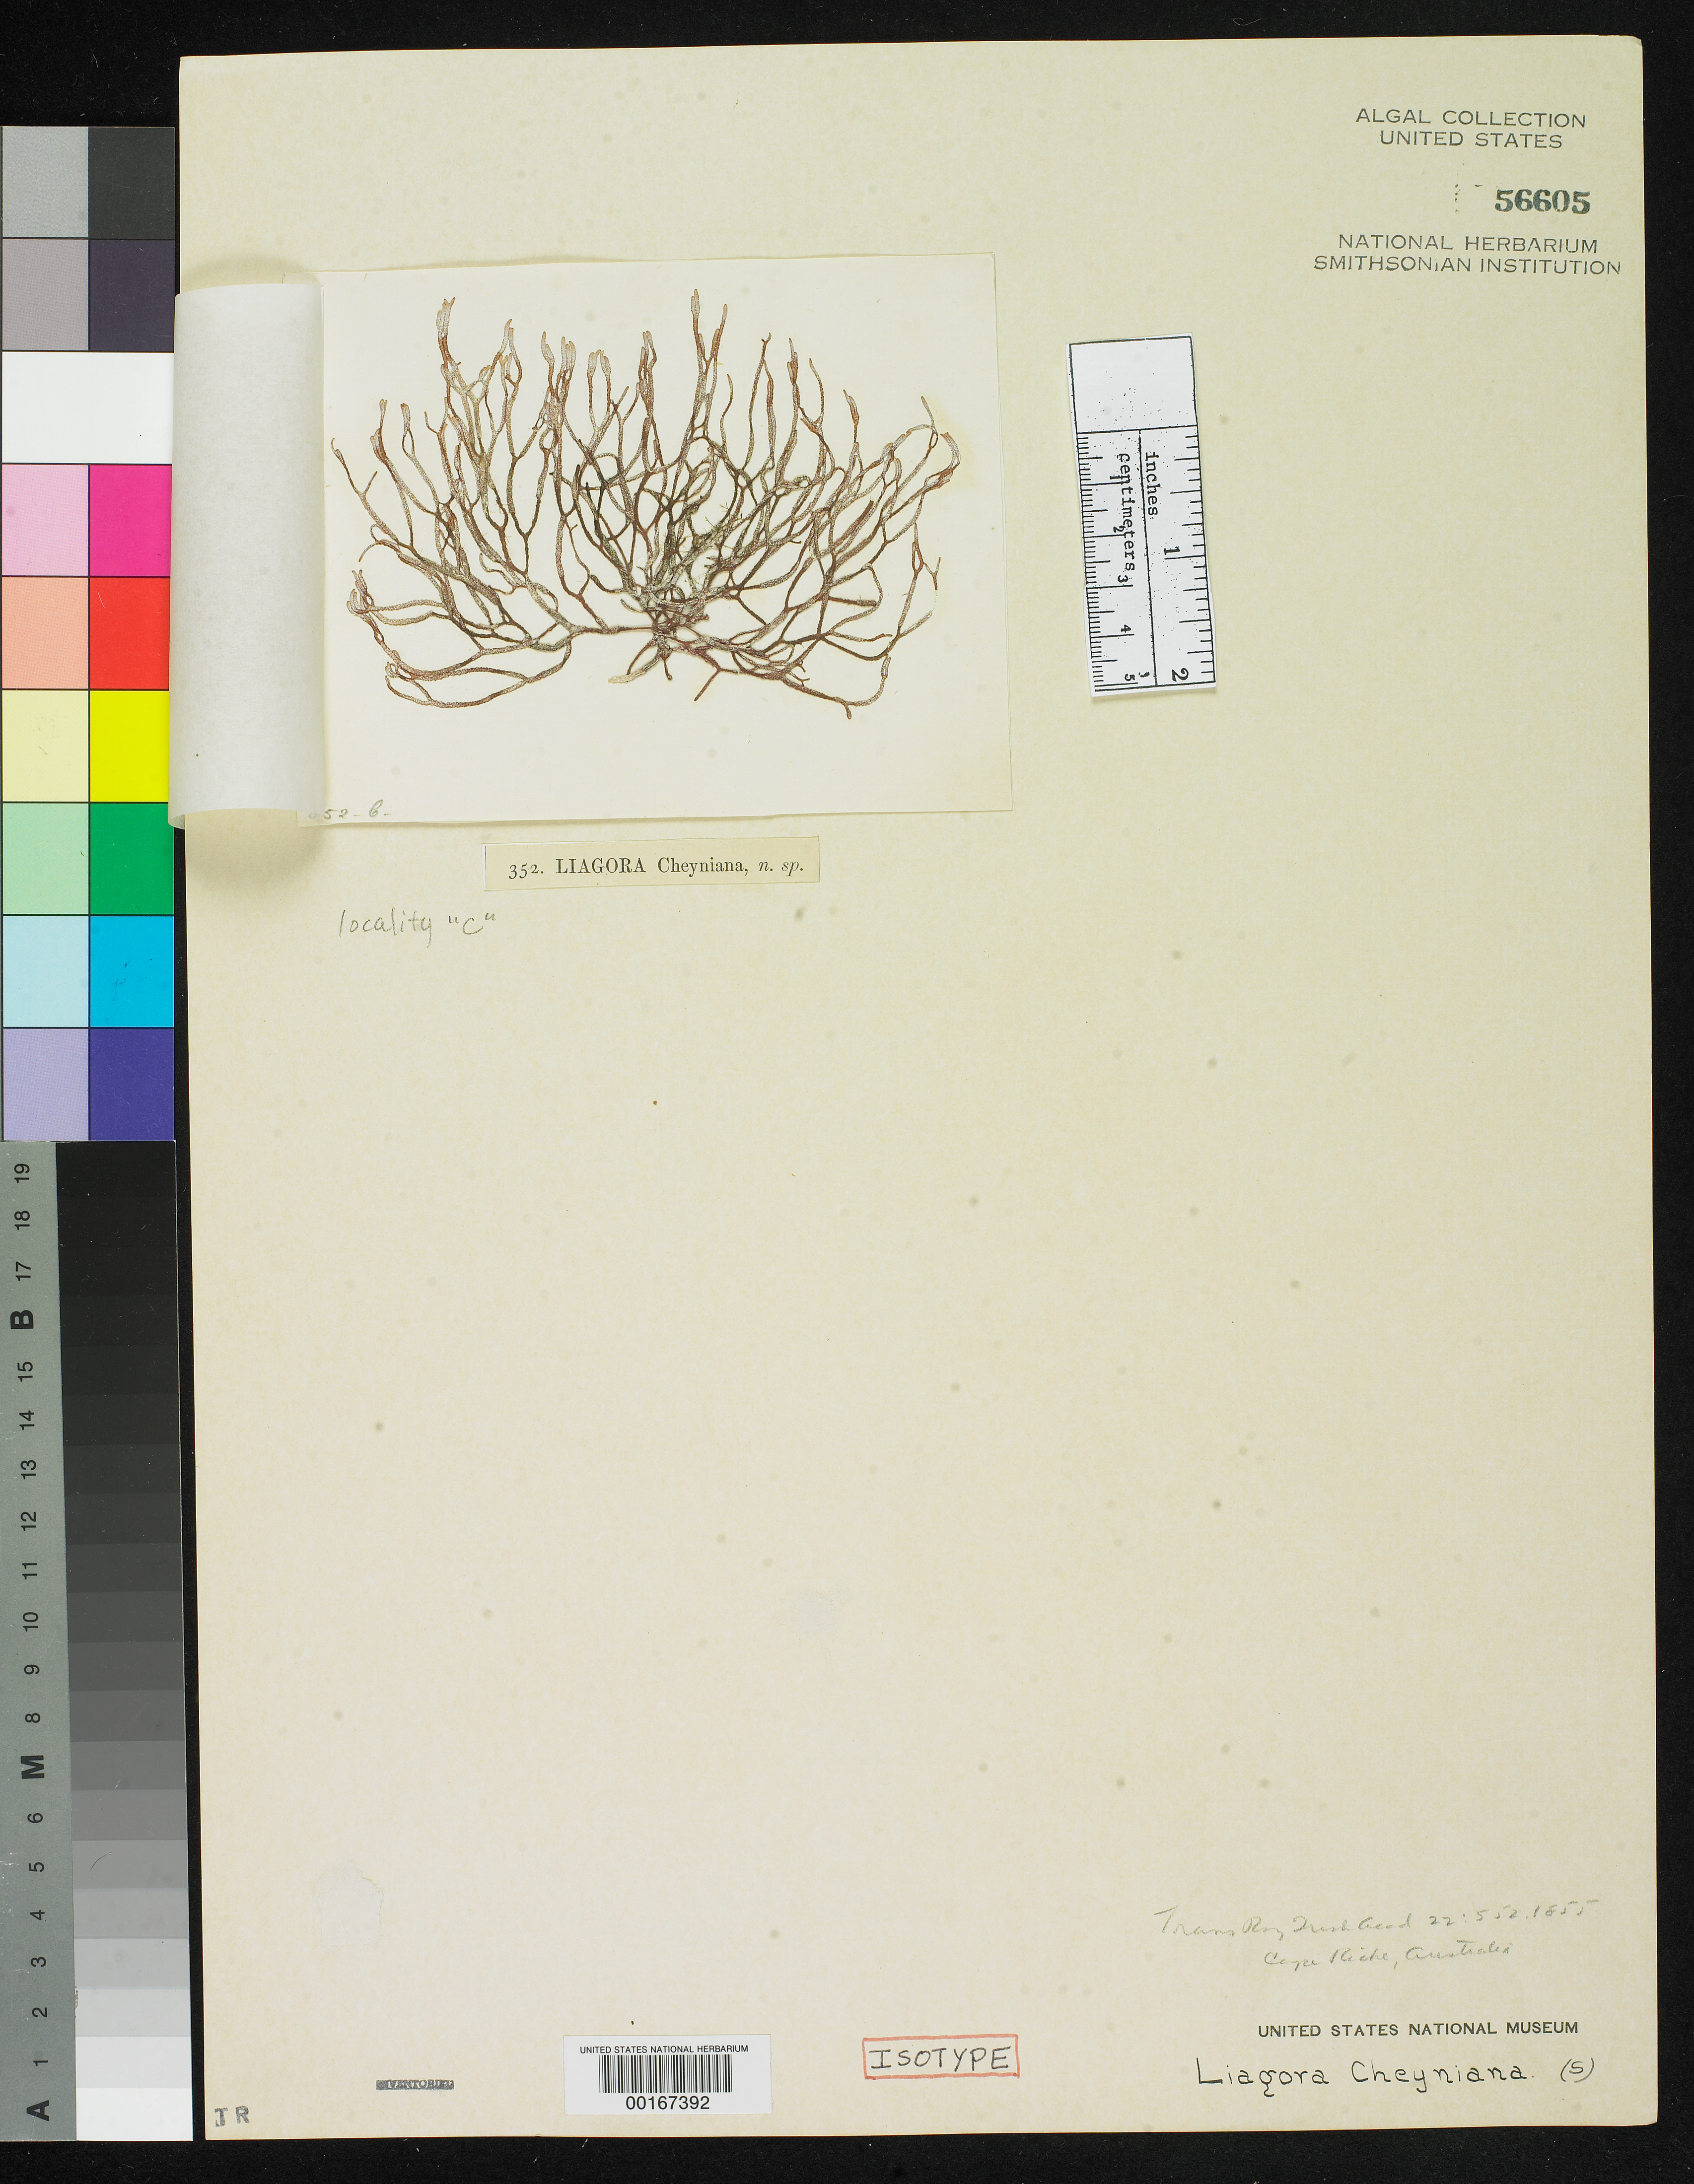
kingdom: Plantae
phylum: Rhodophyta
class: Florideophyceae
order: Nemaliales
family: Liagoraceae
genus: Liagora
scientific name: Liagora cheyneana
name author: Harv.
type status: Isotype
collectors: W. Harvey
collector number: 352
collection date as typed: Mar 1854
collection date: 1854-03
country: Australia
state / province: Western Australia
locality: Cape Riche.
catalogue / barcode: US 56605